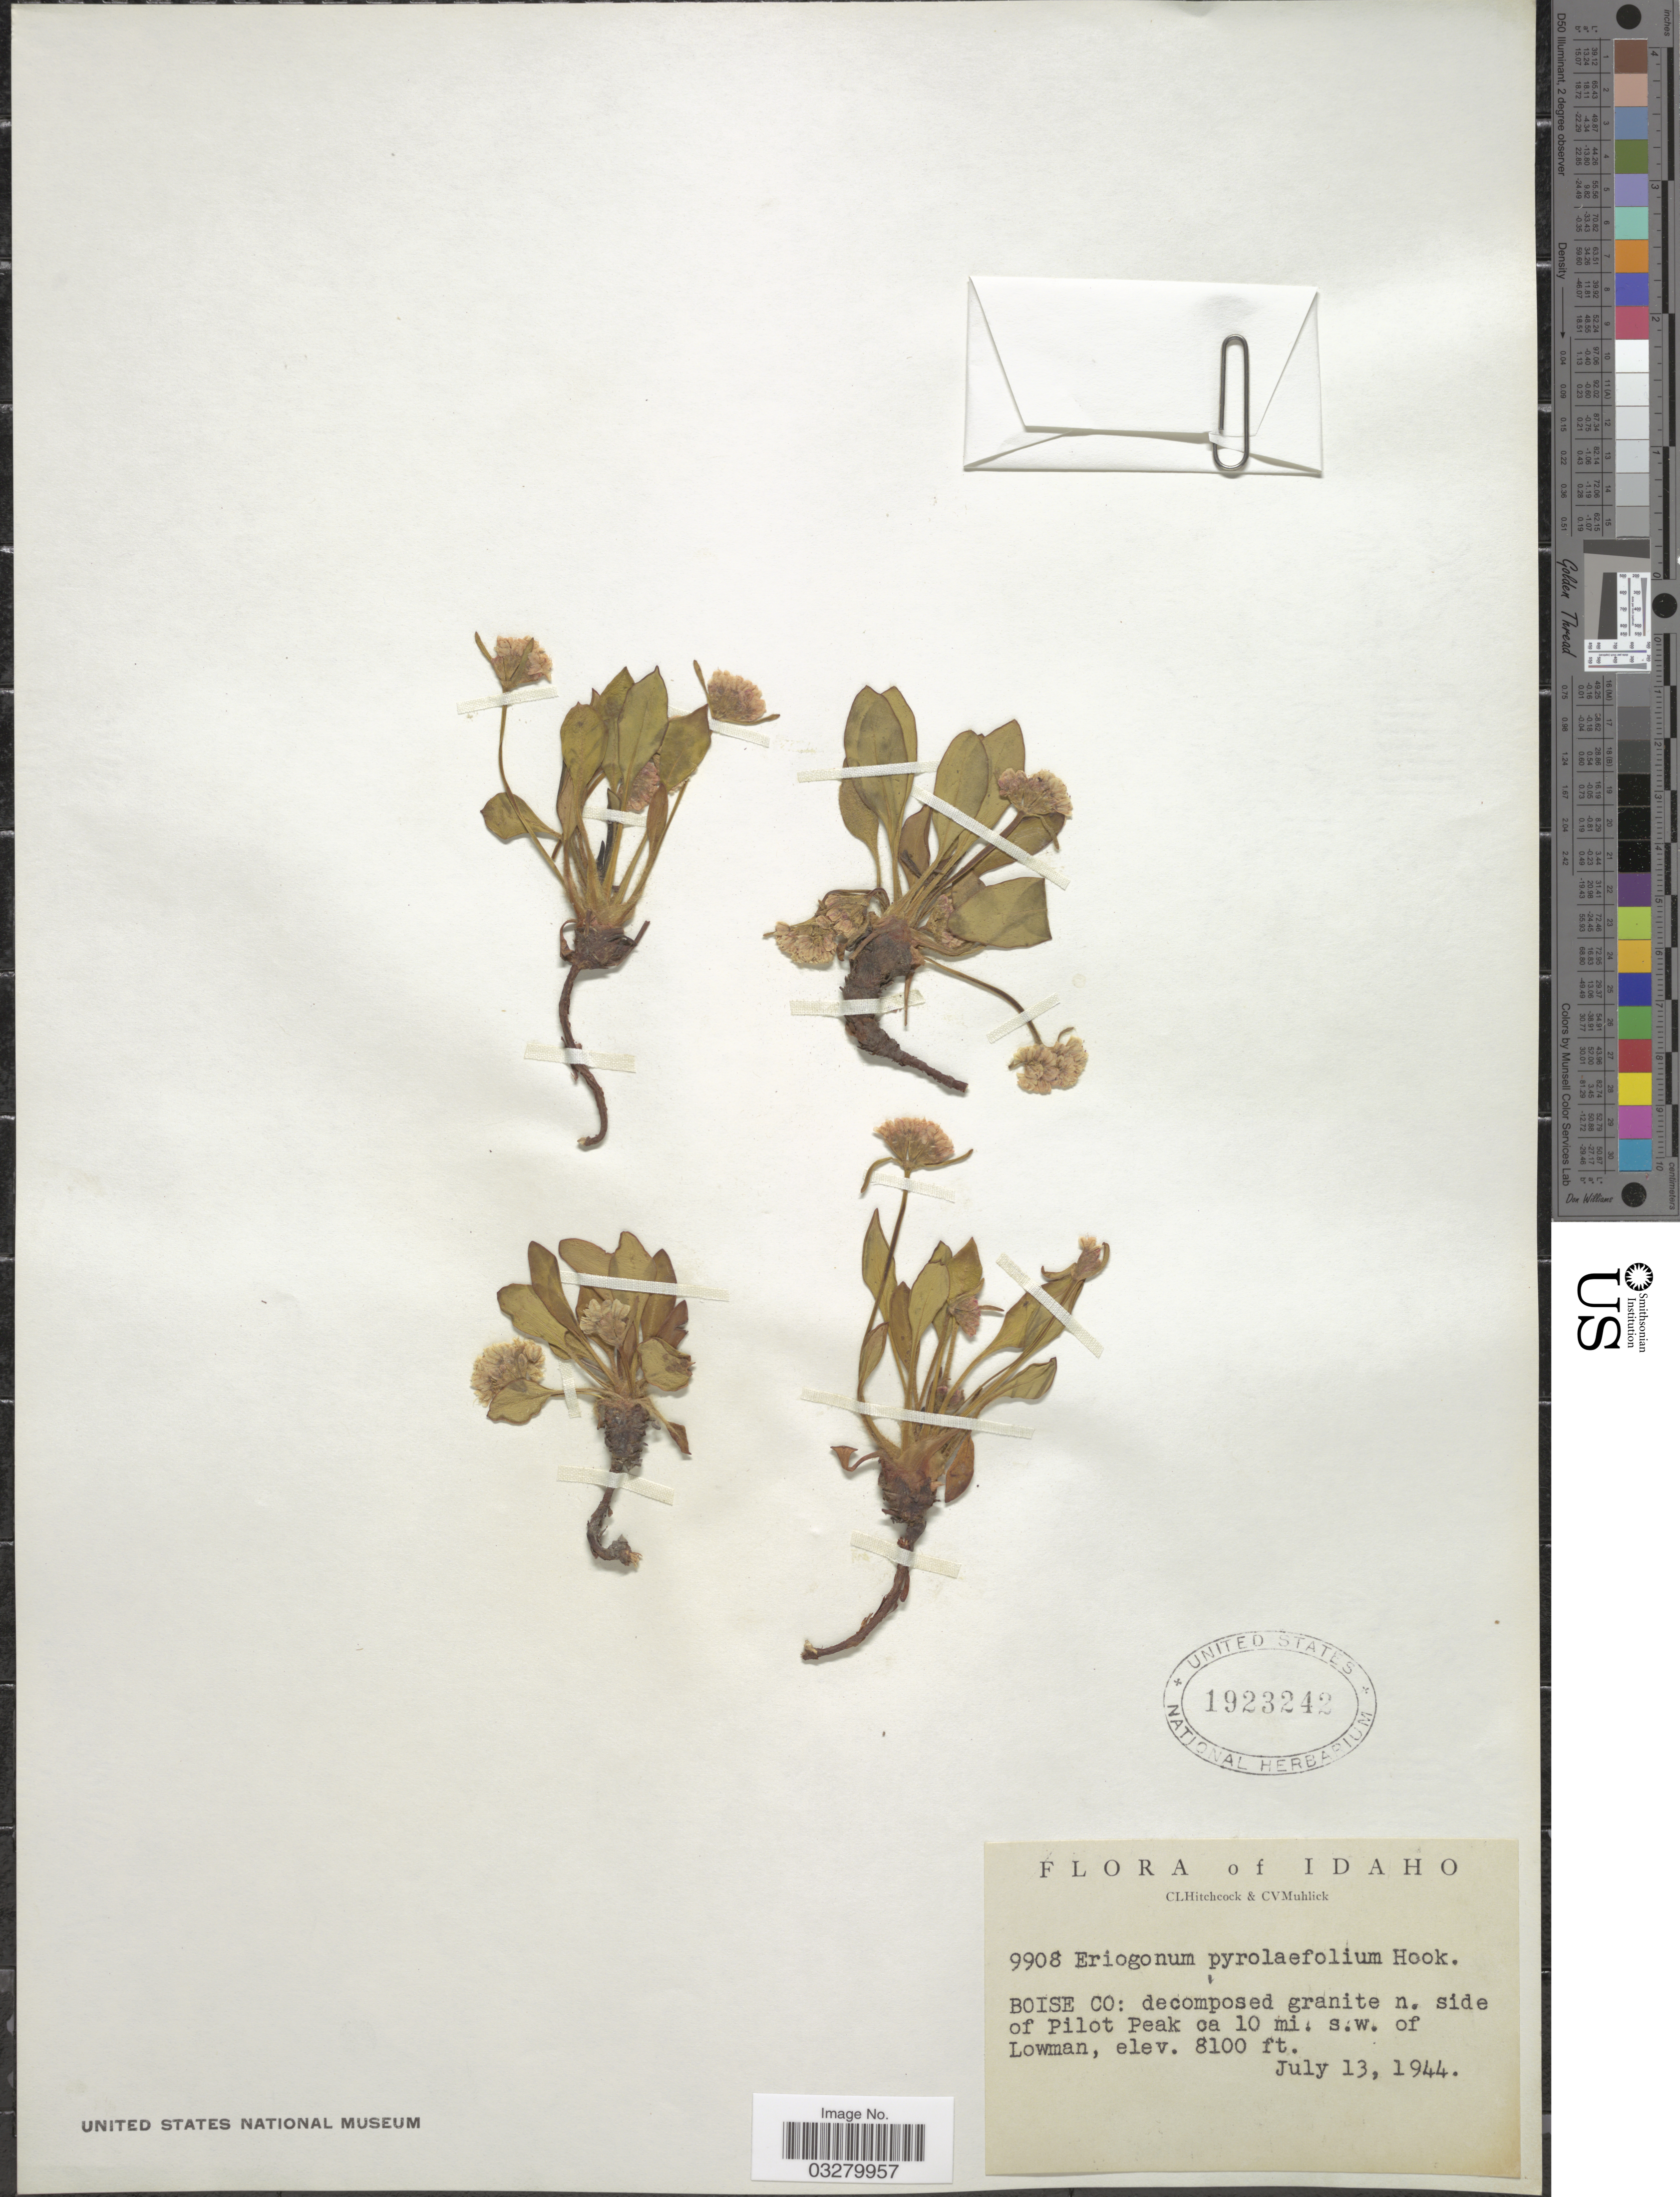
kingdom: Plantae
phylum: Tracheophyta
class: Magnoliopsida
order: Caryophyllales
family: Polygonaceae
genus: Eriogonum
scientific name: Eriogonum pyrolifolium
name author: Hook.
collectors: C. L. Hitchcock & C. V. Muhlick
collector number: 9908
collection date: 1944-07-13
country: United States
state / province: Idaho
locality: Boise Co: decomposed granite n. side of Pilot Peak ca 10 mi. s.w. of Lowman.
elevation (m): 2469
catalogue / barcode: US 1923242